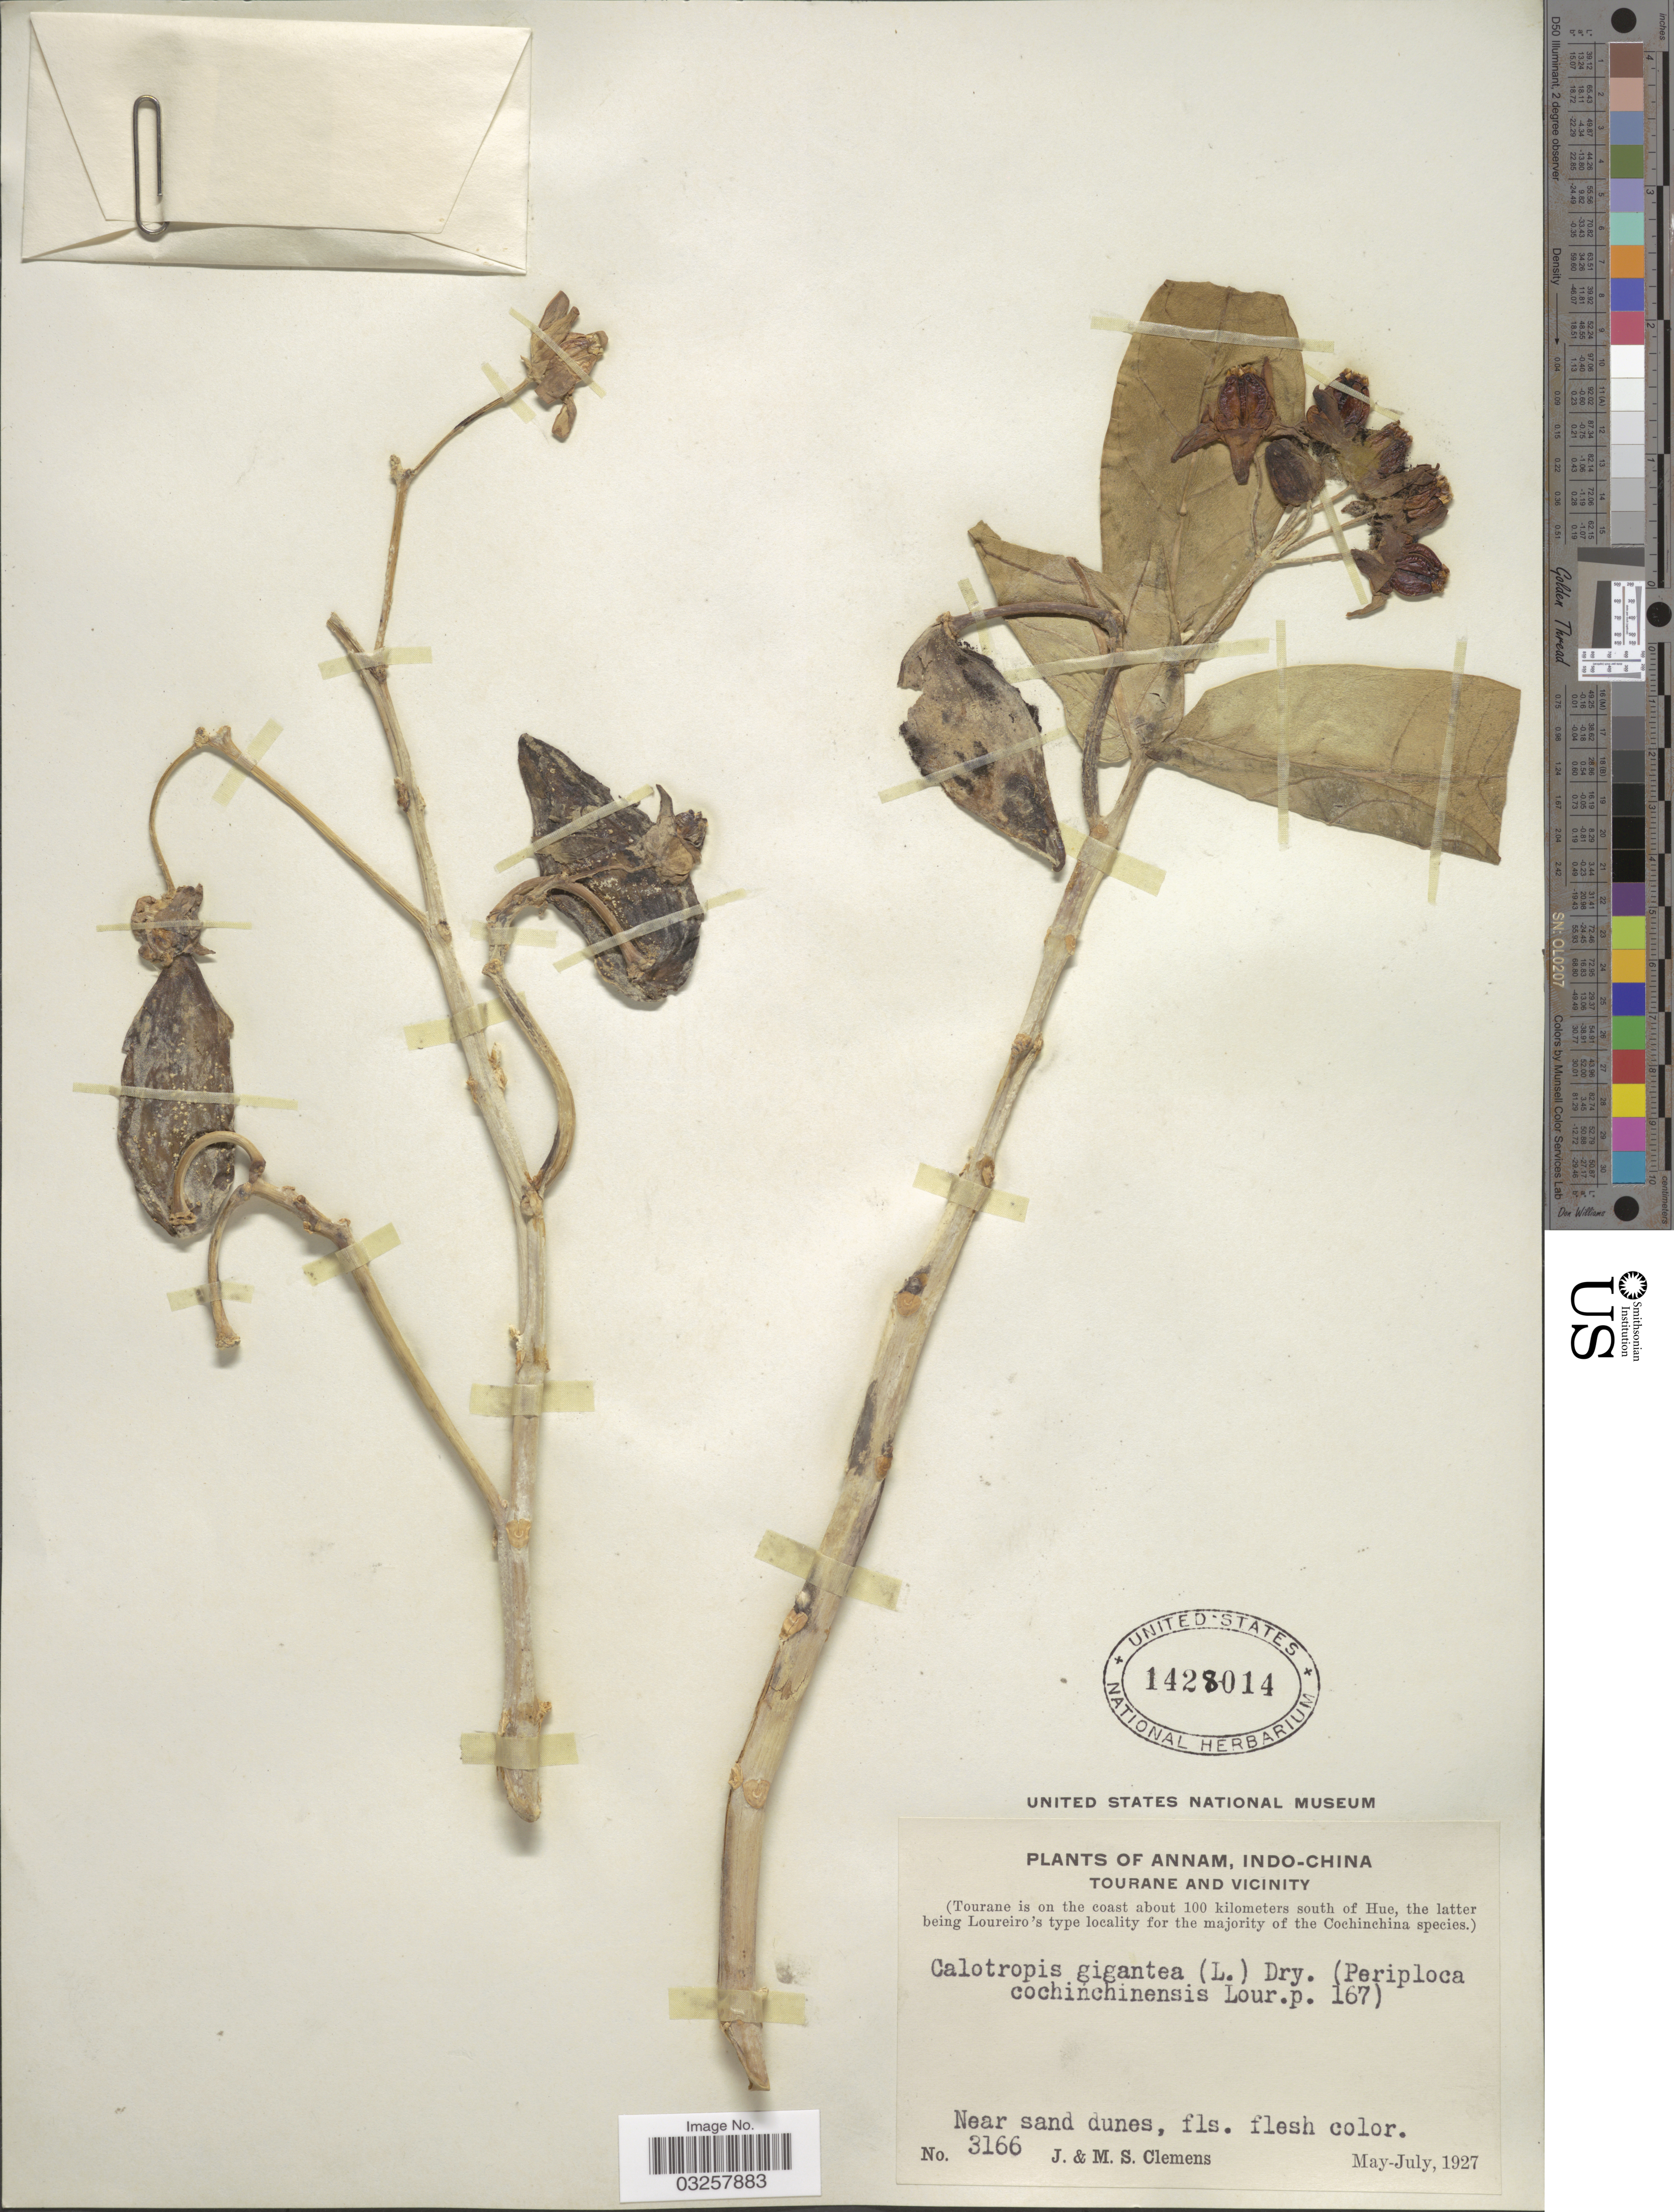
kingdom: Plantae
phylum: Tracheophyta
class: Magnoliopsida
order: Gentianales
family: Apocynaceae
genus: Calotropis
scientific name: Calotropis gigantea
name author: (L.) W.T. Aiton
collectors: J. Clemens & M. S. Clemens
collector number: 3166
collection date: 1927-05-31/1927-07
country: Vietnam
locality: Annam, Indo-China. Tourane and vicinity. Tourane is on the coast about 100 kilometers south of Hue.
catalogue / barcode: US 1428014